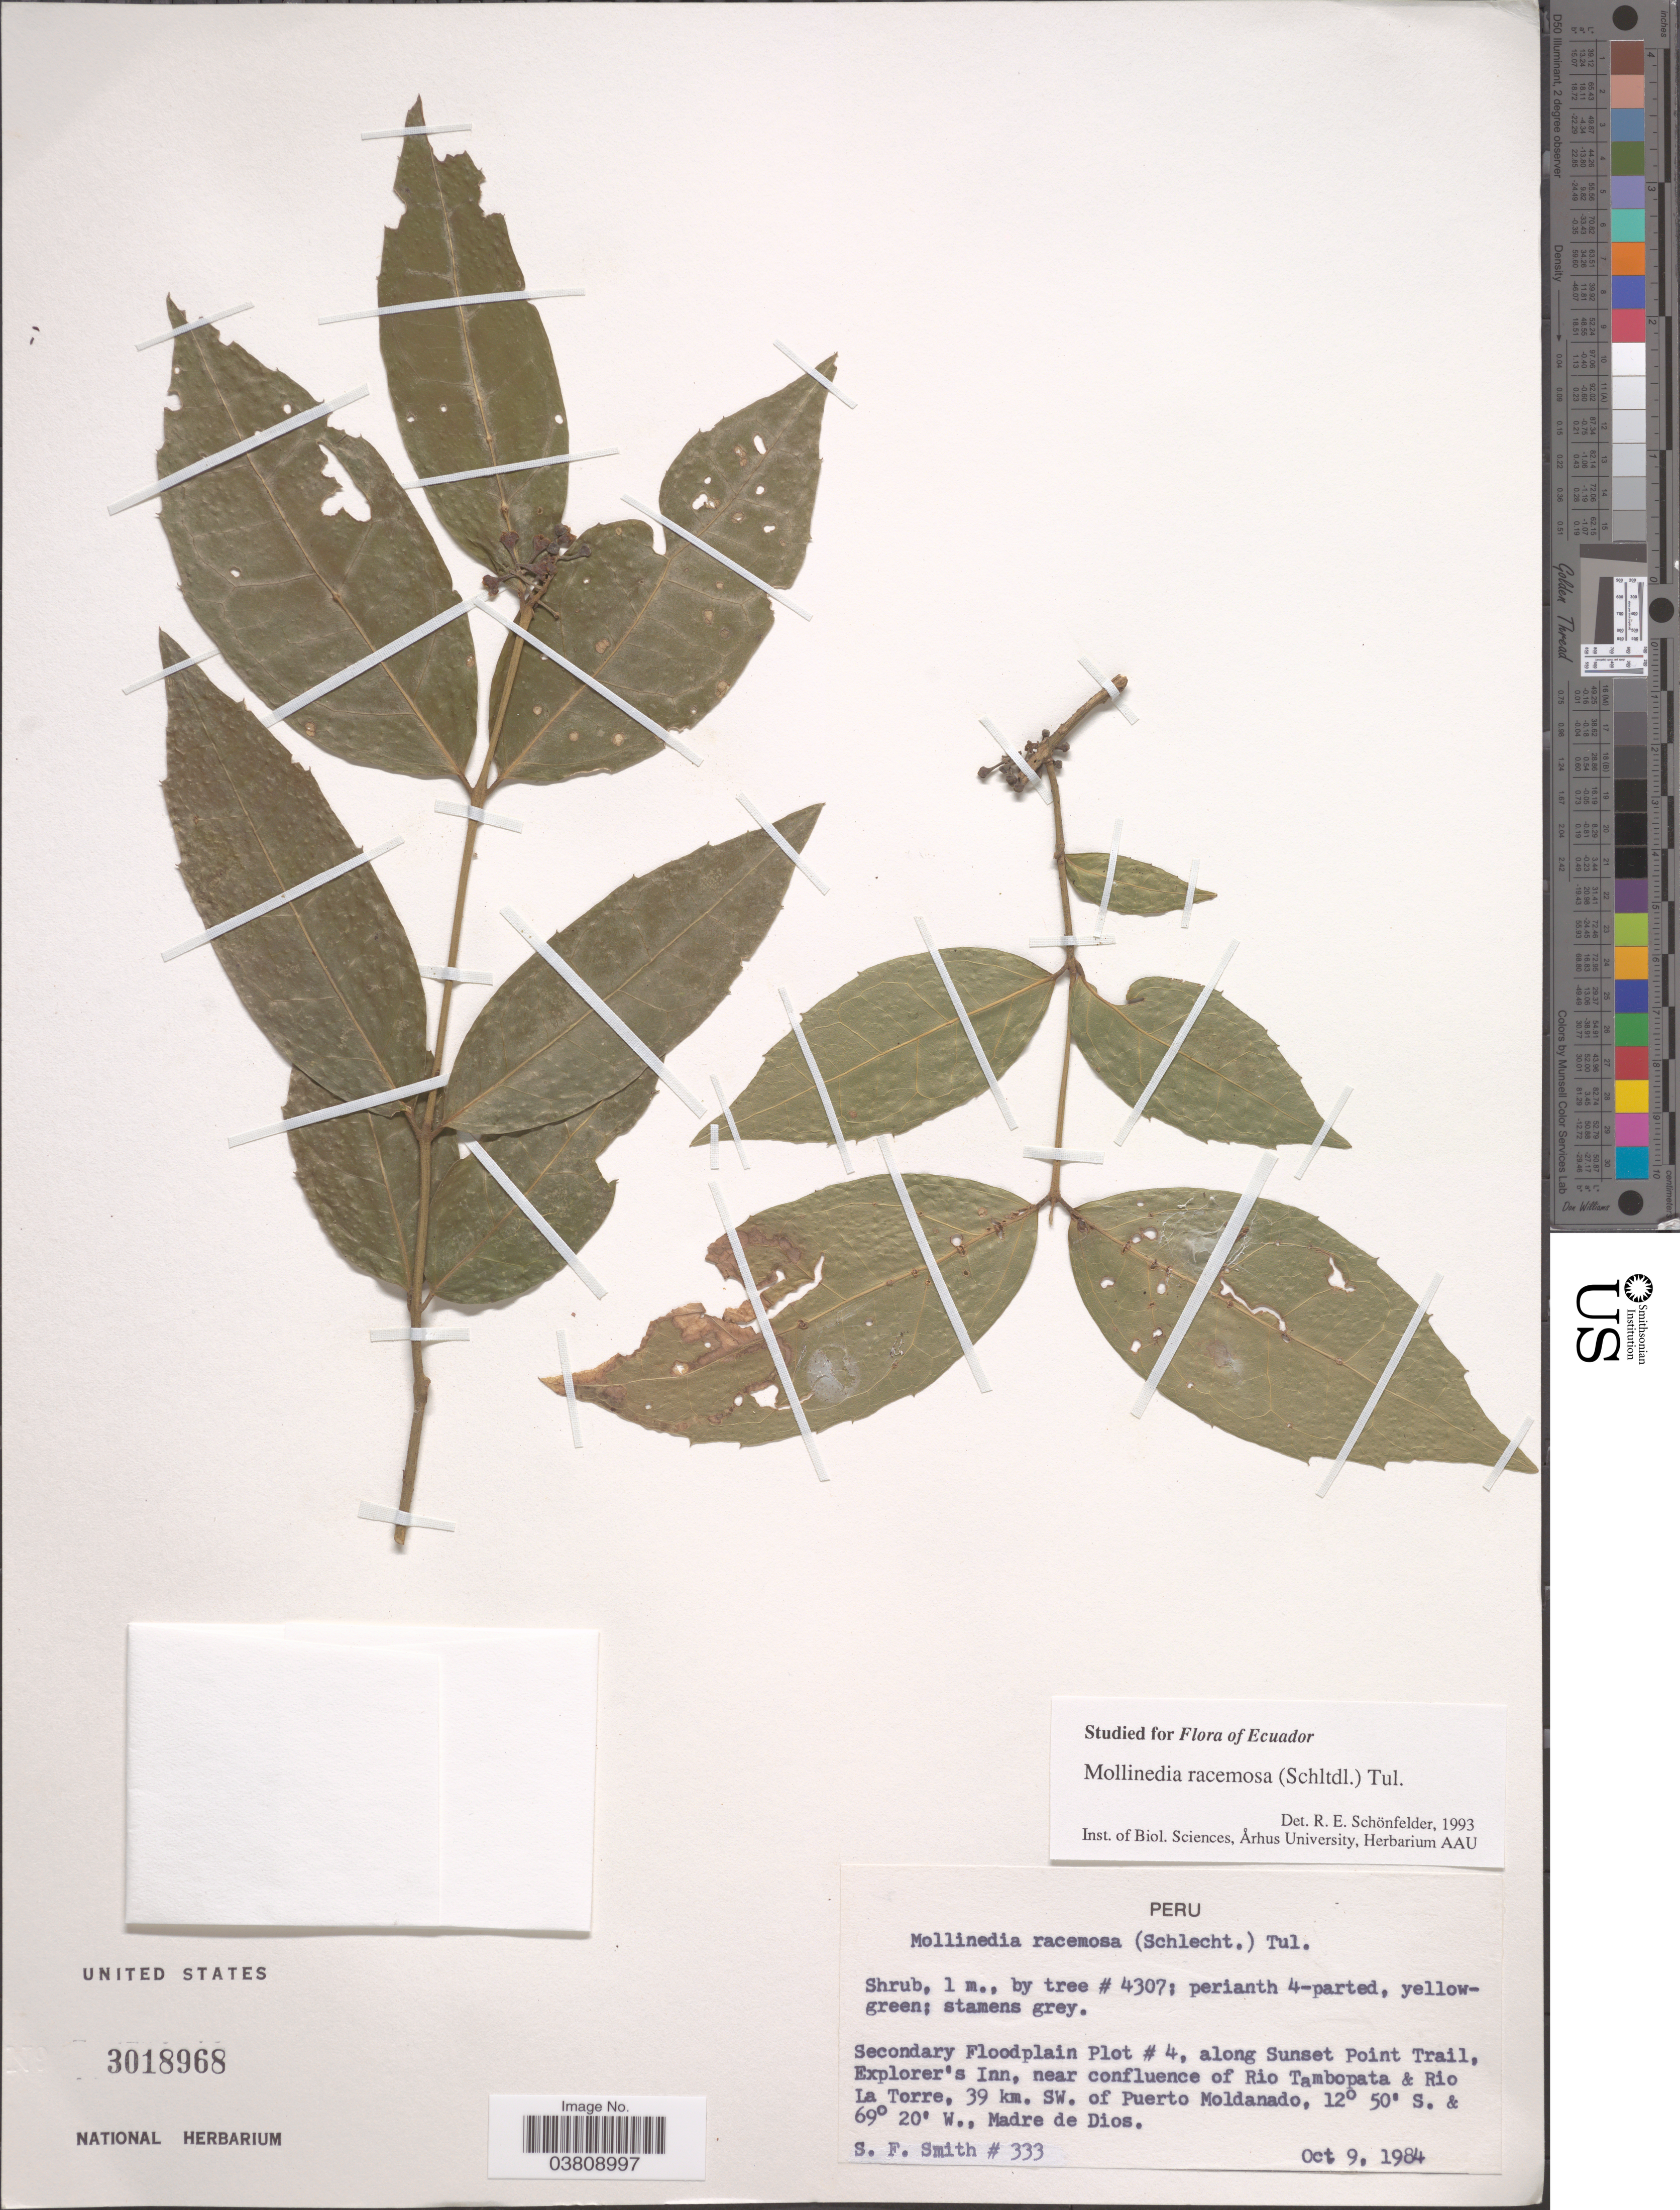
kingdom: Plantae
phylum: Tracheophyta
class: Magnoliopsida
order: Laurales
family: Monimiaceae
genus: Mollinedia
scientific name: Mollinedia racemosa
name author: (Schltdl.) Tul.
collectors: S.F. Smith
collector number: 333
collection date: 1984-10-09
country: Peru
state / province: Madre de Dios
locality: Secondary Floodplain Plot # 4, along Sunset Point Trail, Explorer's Inn, near confluence of Rio Tambopata & Rio La Torre, 39 km. SW. of Puerto Moldanado.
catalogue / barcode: US 3018968